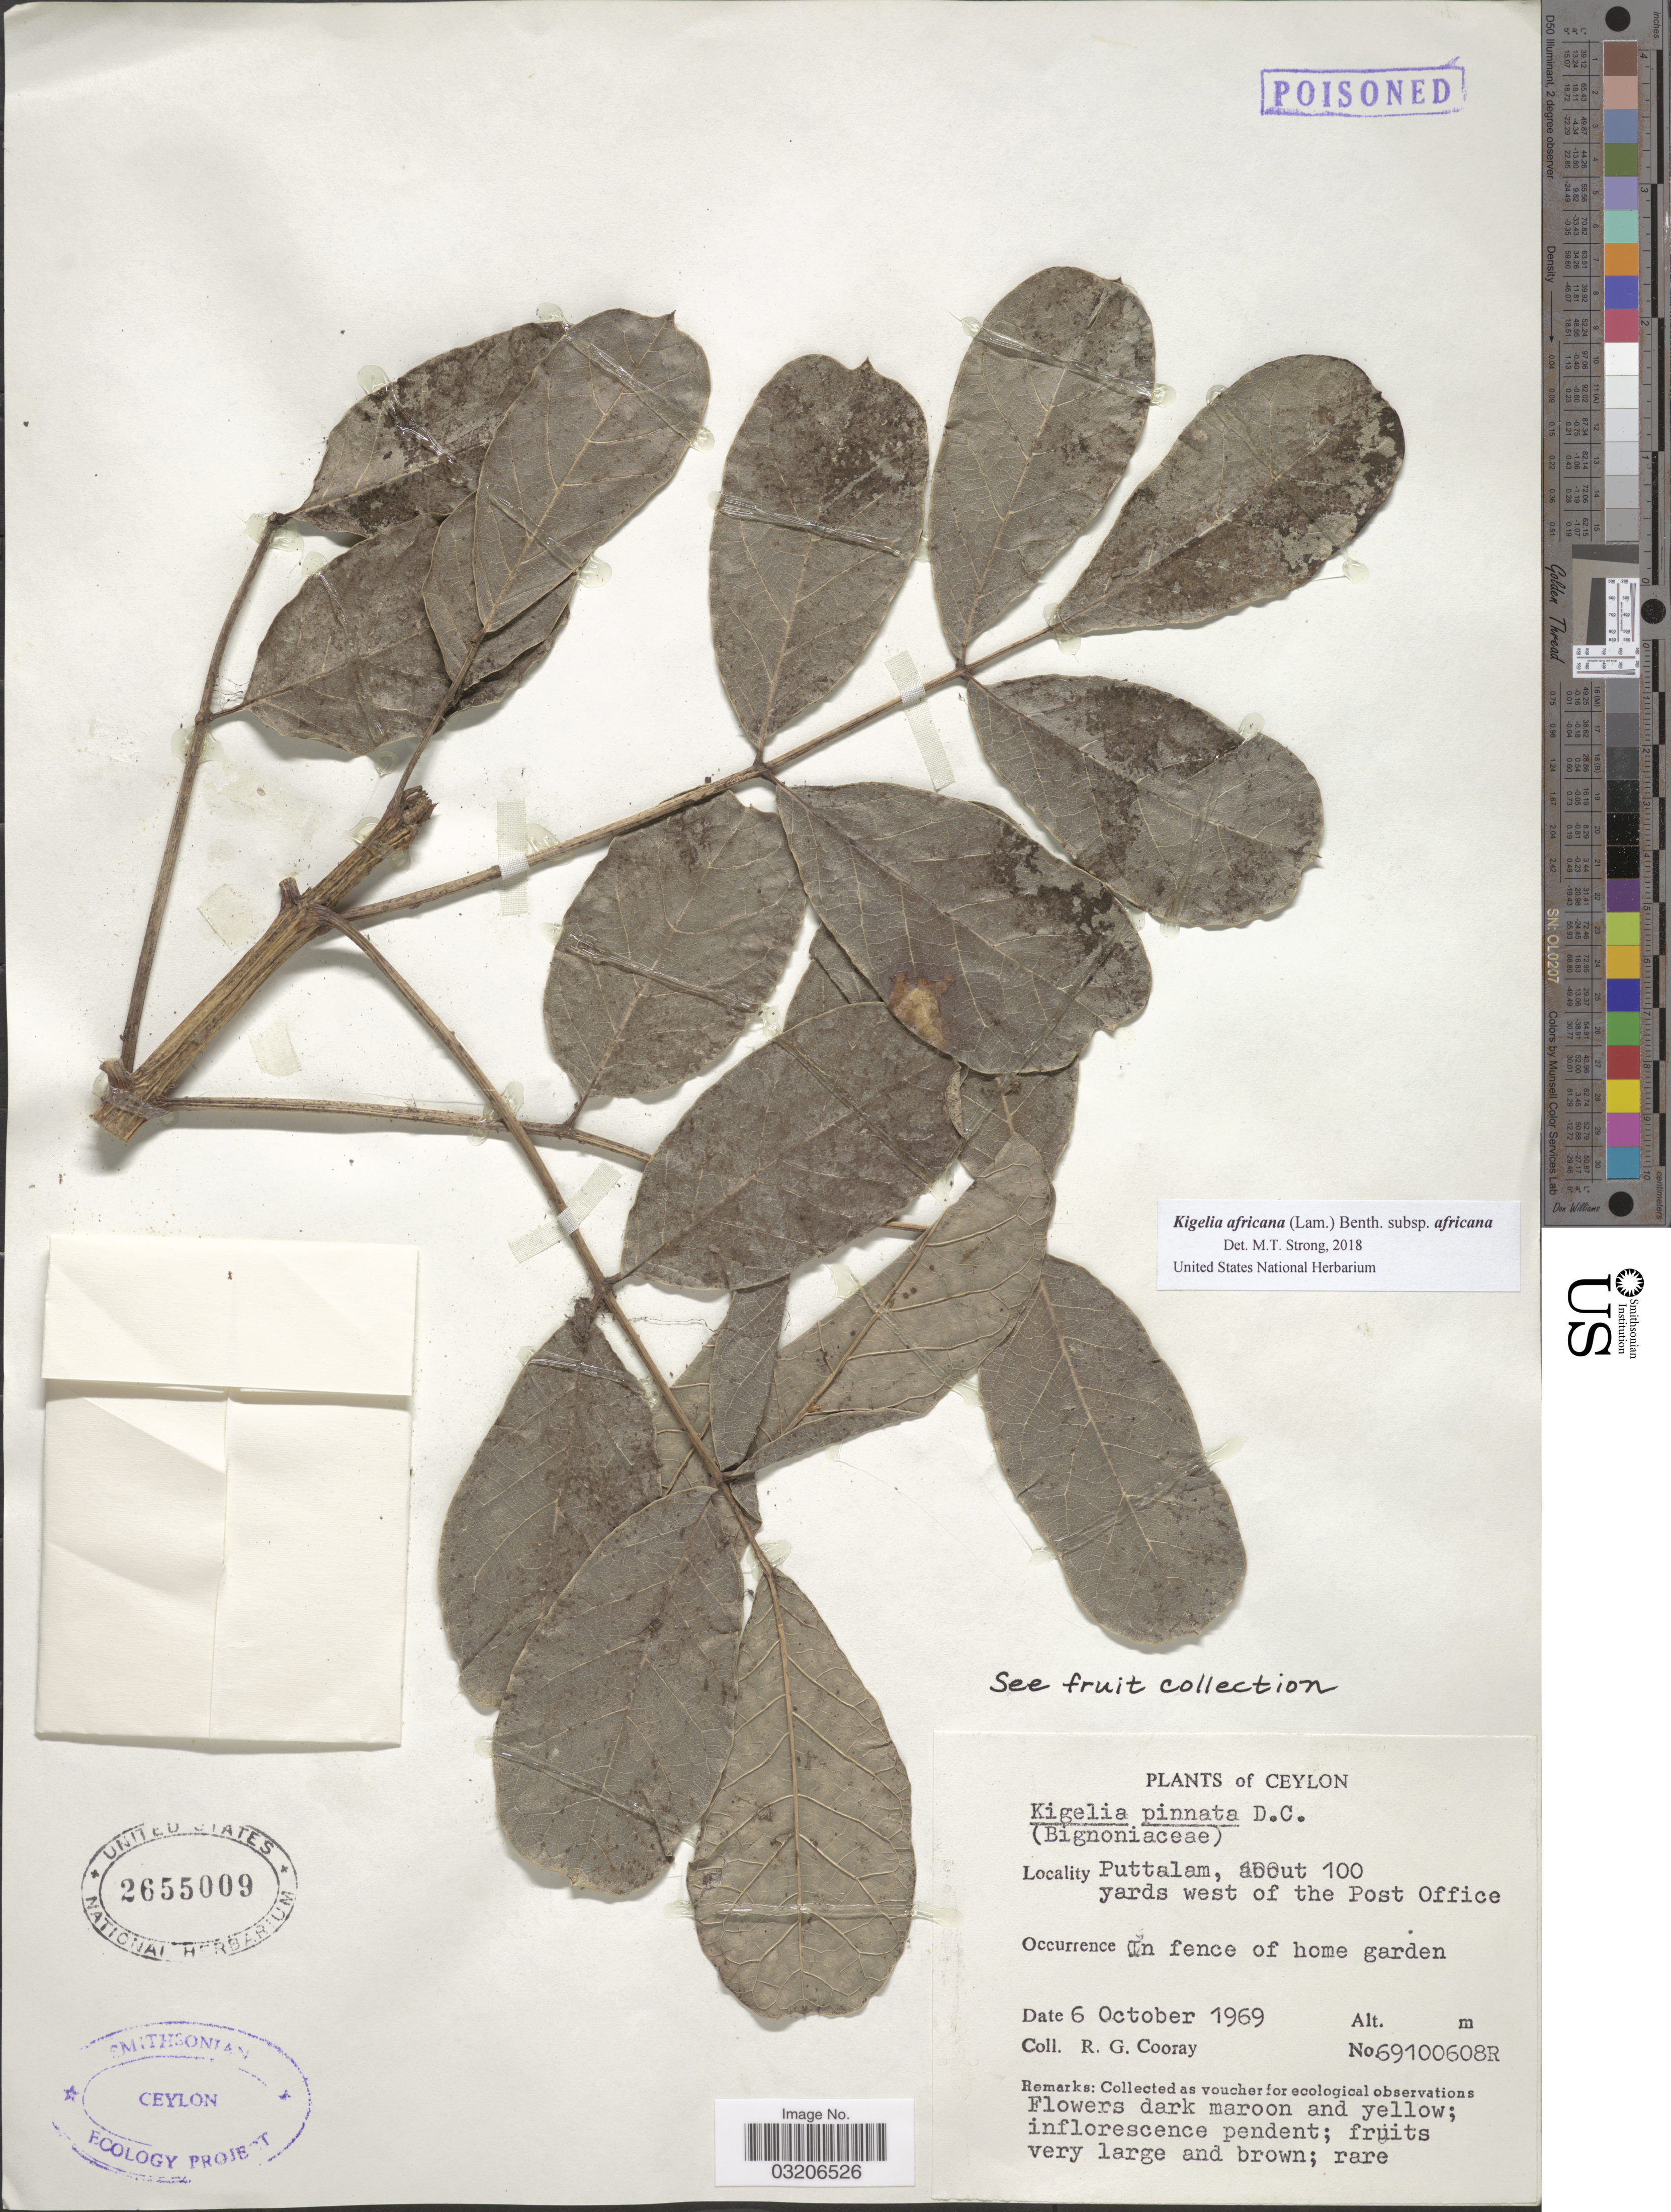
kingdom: Plantae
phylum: Tracheophyta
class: Magnoliopsida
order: Lamiales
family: Bignoniaceae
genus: Kigelia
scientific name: Kigelia africana subsp. africana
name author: (Lam.) Benth.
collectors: R. Cooray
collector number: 69100608R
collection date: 1969-10-06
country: Sri Lanka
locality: Ceylon. Puttalam, about 100 yards west of the Post Office. Occurrence in fence of home garden.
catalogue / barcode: US 2655009